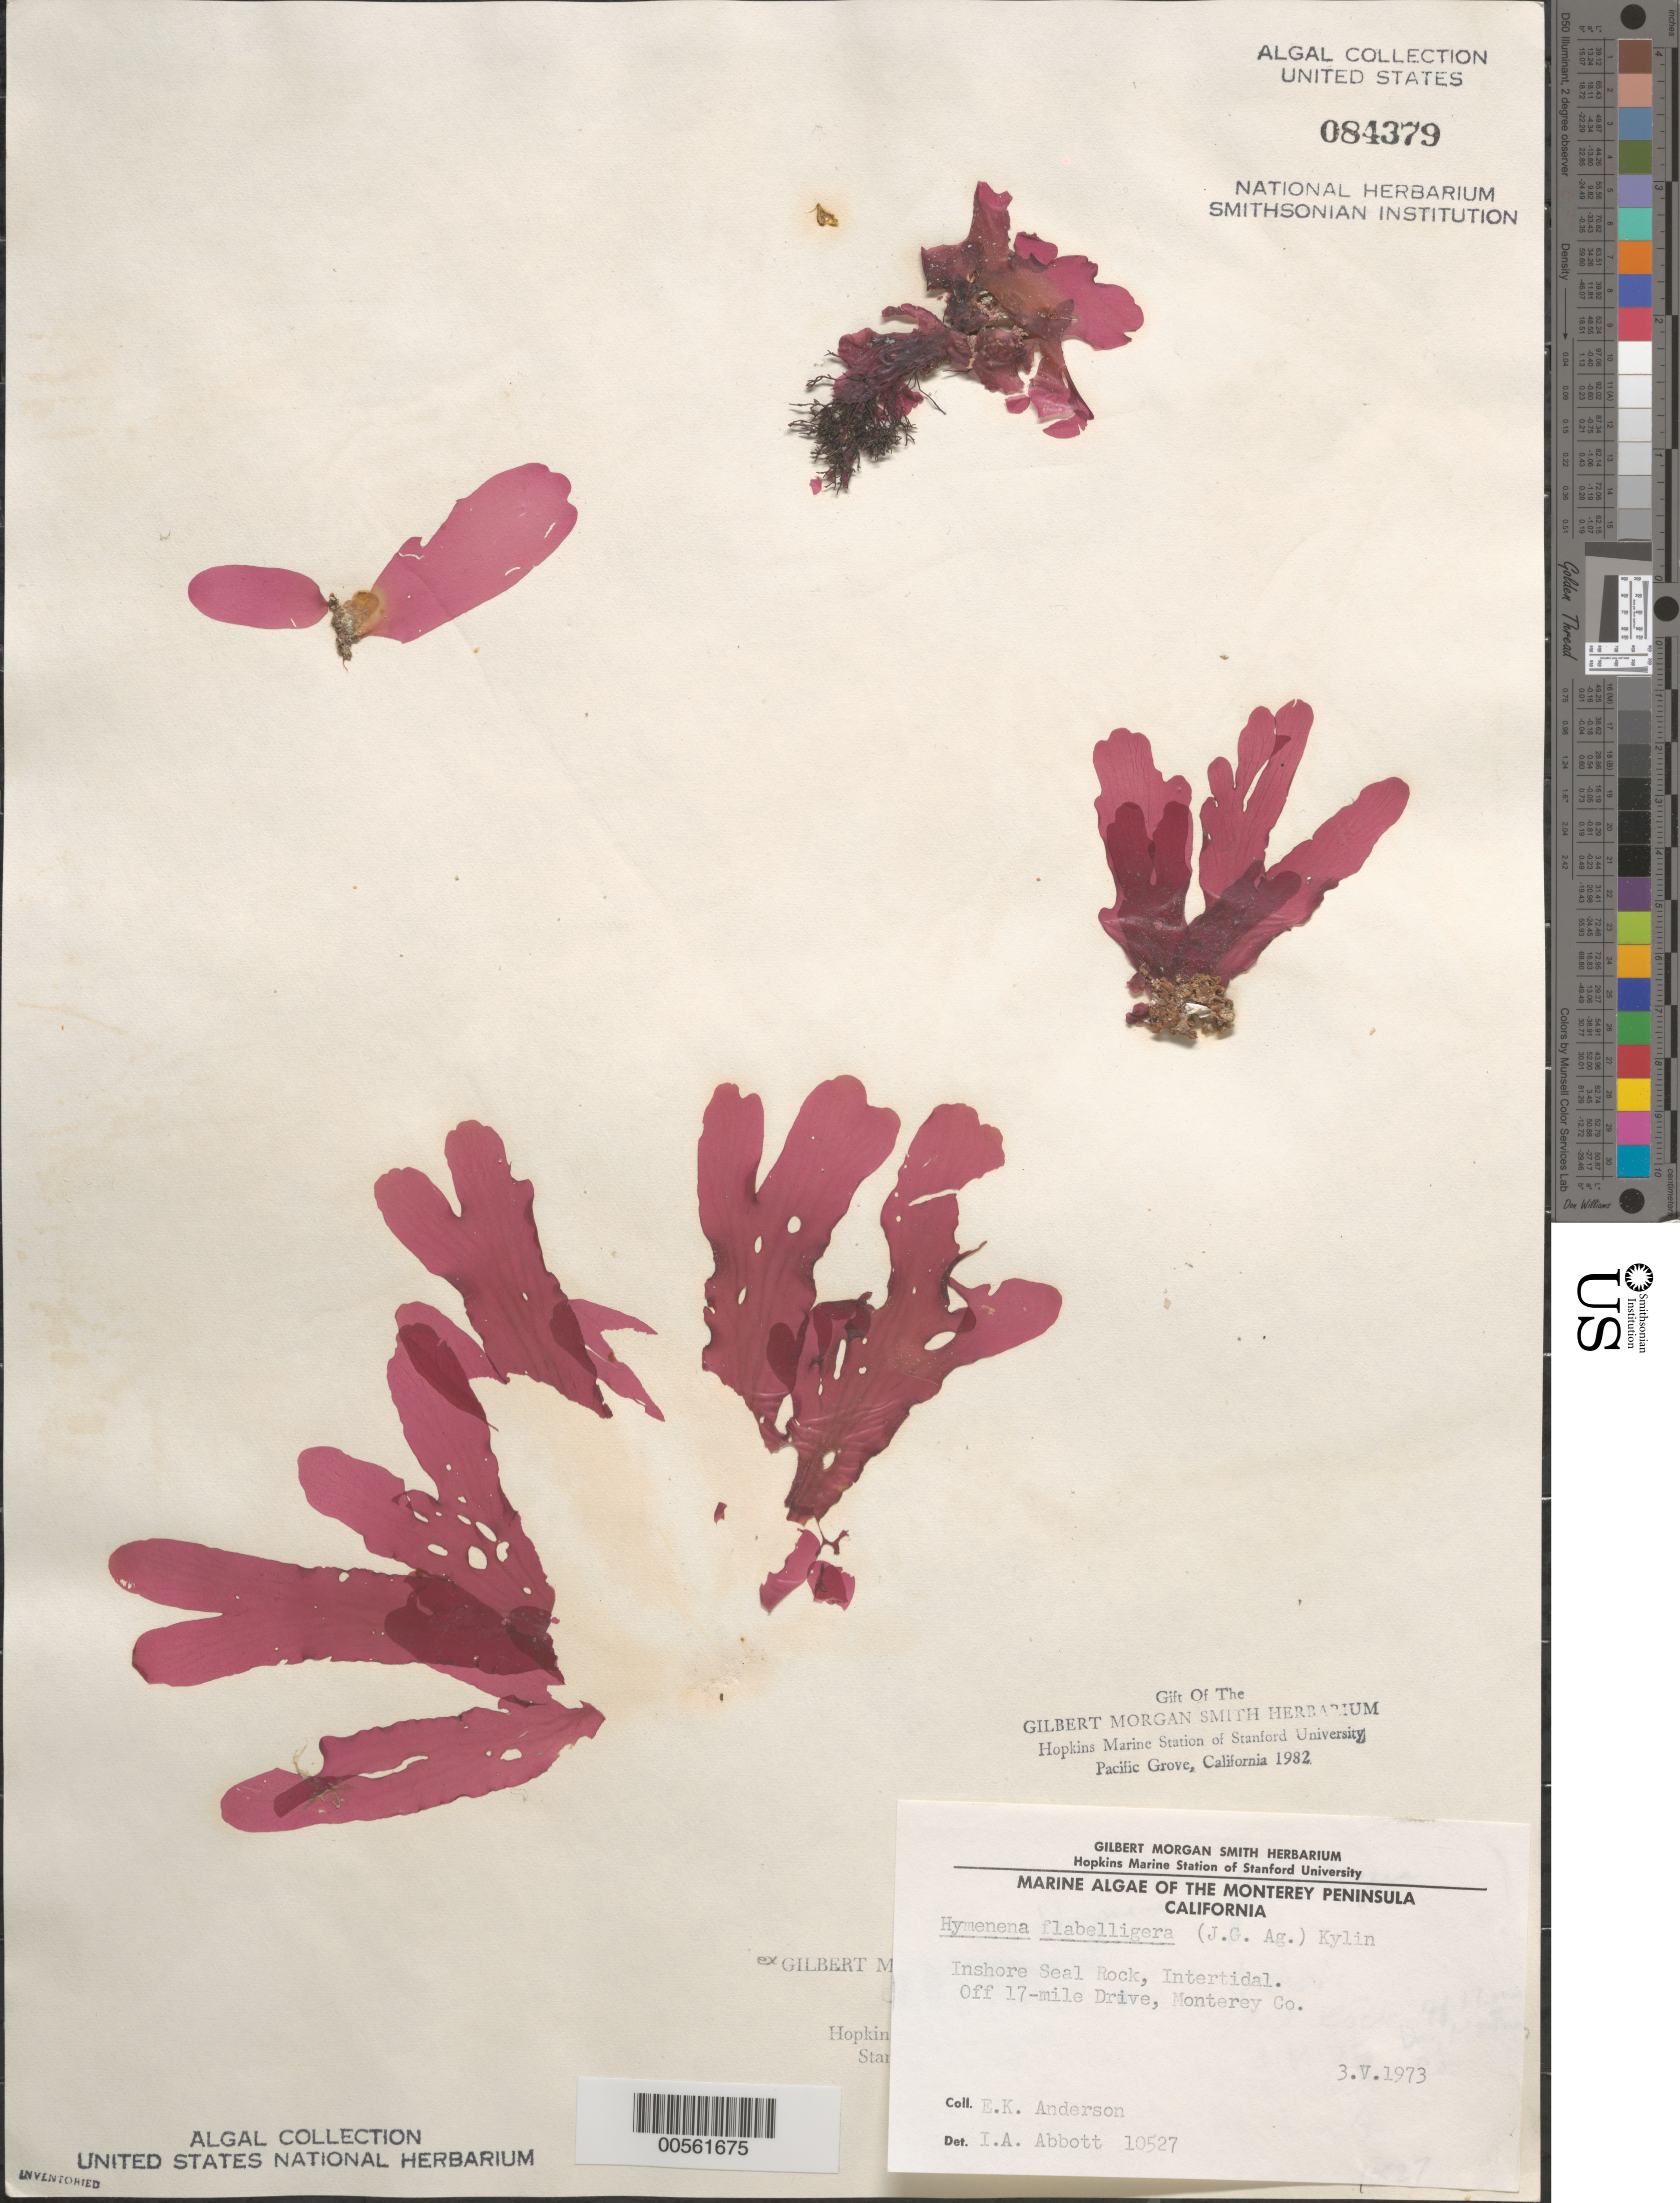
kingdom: Plantae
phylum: Rhodophyta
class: Florideophyceae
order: Ceramiales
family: Delesseriaceae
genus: Hymenena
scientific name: Hymenena flabelligera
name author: (J. Agardh) Kylin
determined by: Abbott, Isabella A.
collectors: E. K. Anderson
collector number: IAA 10527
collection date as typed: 03 May 1973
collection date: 1973-05-03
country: United States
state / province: California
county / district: Monterey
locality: Inshore Seal Rock, off 17-Mile Drive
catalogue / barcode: US 84379